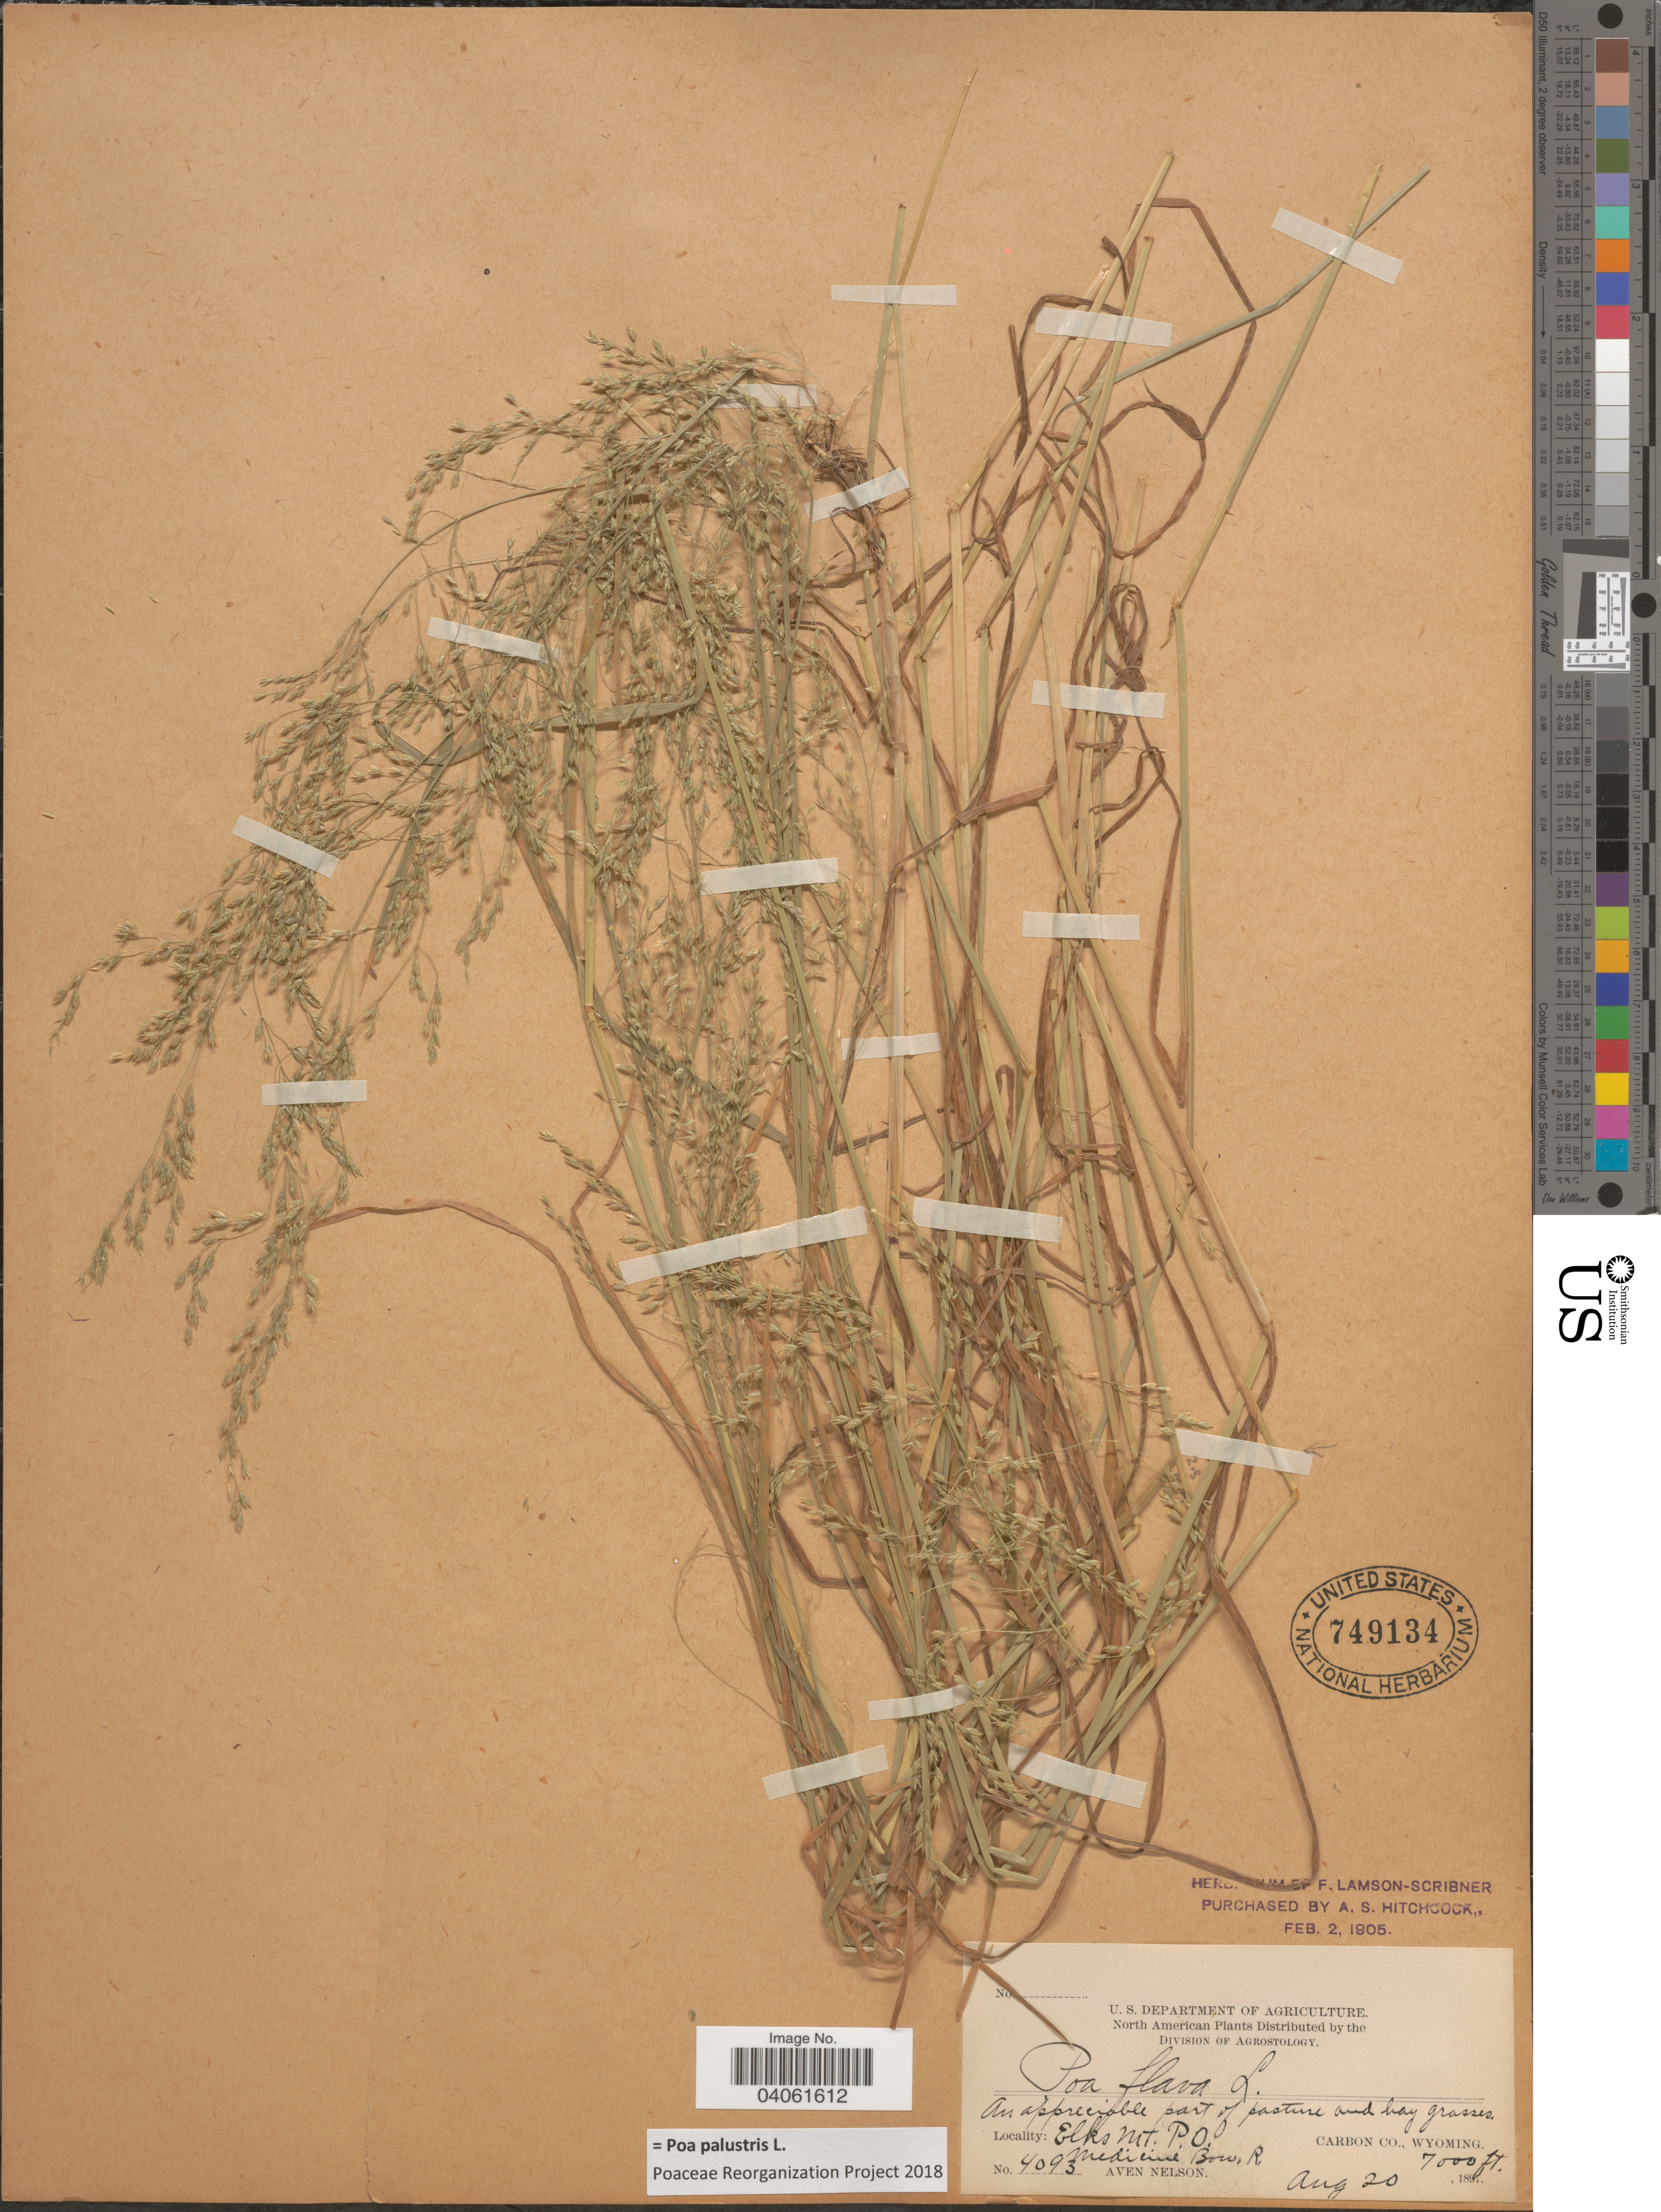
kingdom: Plantae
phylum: Tracheophyta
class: Liliopsida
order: Poales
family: Poaceae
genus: Poa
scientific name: Poa palustris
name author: L.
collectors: A. Nelson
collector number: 4093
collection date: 1897-08-20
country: United States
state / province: Wyoming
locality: Elks Mt. P. O. Medicine Bow R. Carbon Co.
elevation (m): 2134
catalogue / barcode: US 749134